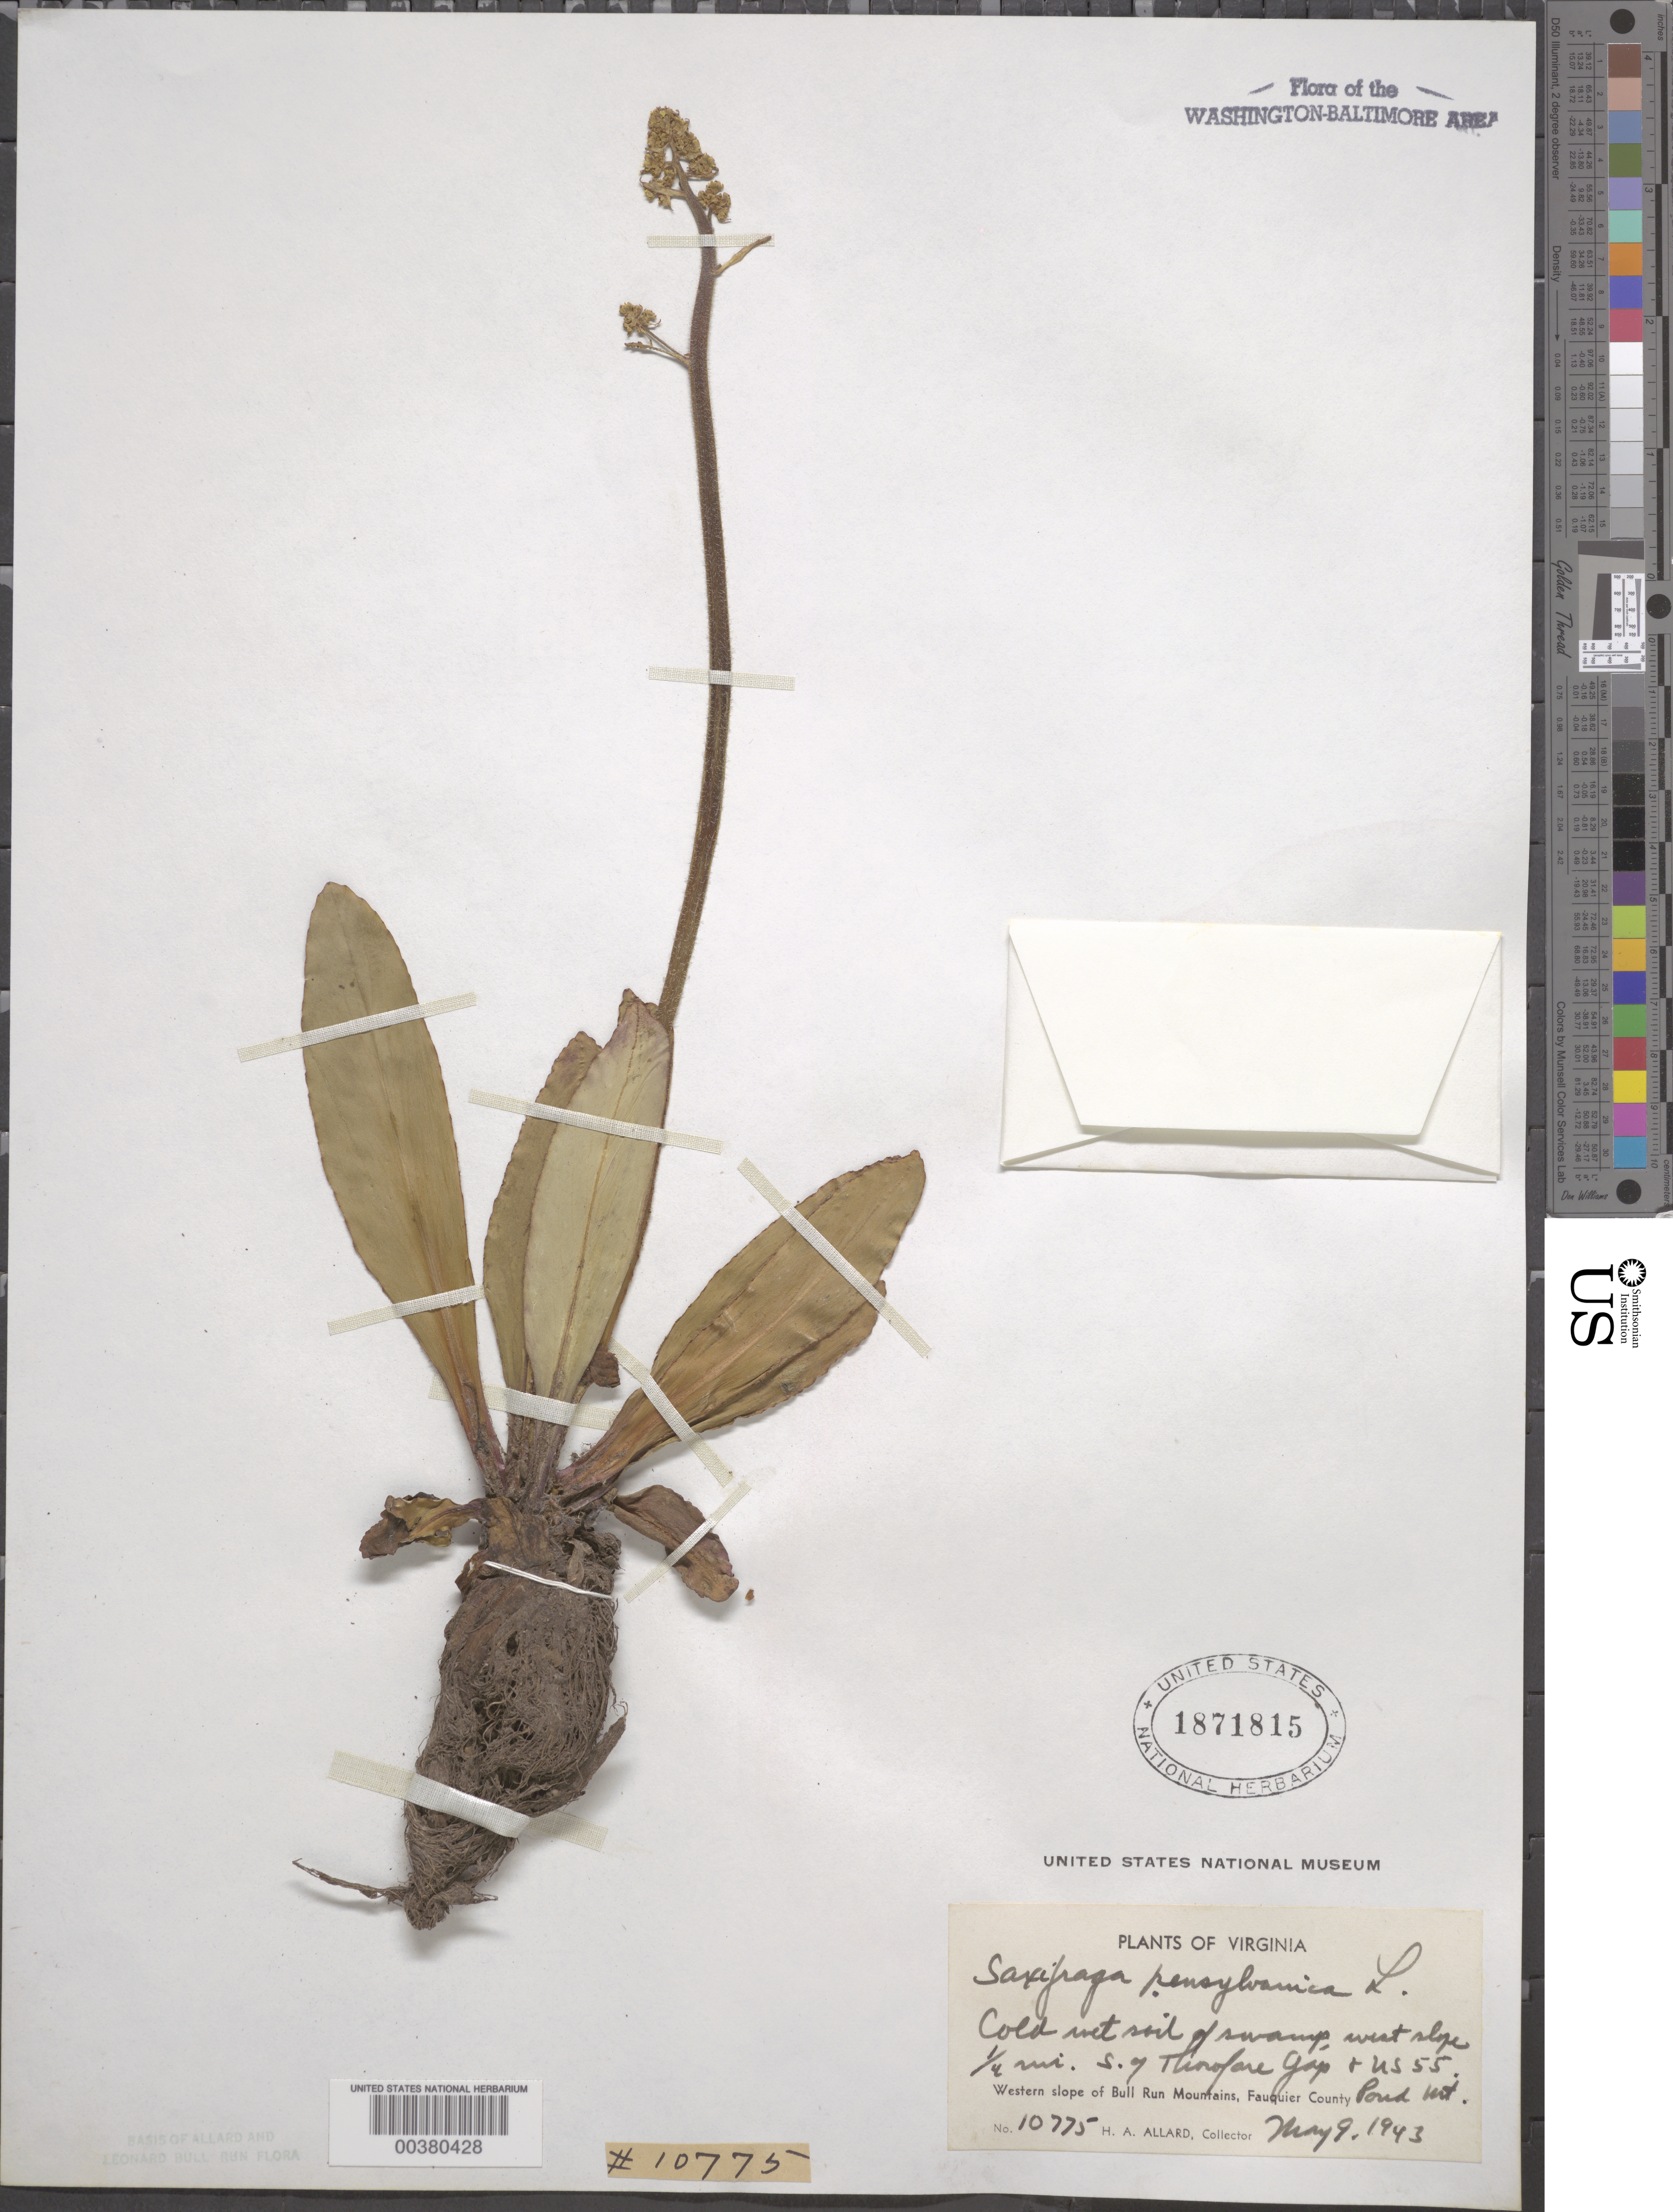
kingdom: Plantae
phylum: Tracheophyta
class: Magnoliopsida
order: Saxifragales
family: Saxifragaceae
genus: Micranthes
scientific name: Micranthes pensylvanica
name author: (L.) Haw.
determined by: Strong, Mark T., (BOT), Smithsonian Institution - National Museum of Natural History (UNITED STATES)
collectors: H. A. Allard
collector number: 10775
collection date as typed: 09 May 1943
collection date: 1943-05-09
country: United States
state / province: Virginia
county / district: Fauquier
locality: South of Thorofare Gap and U.S. 55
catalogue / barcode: US 1871815